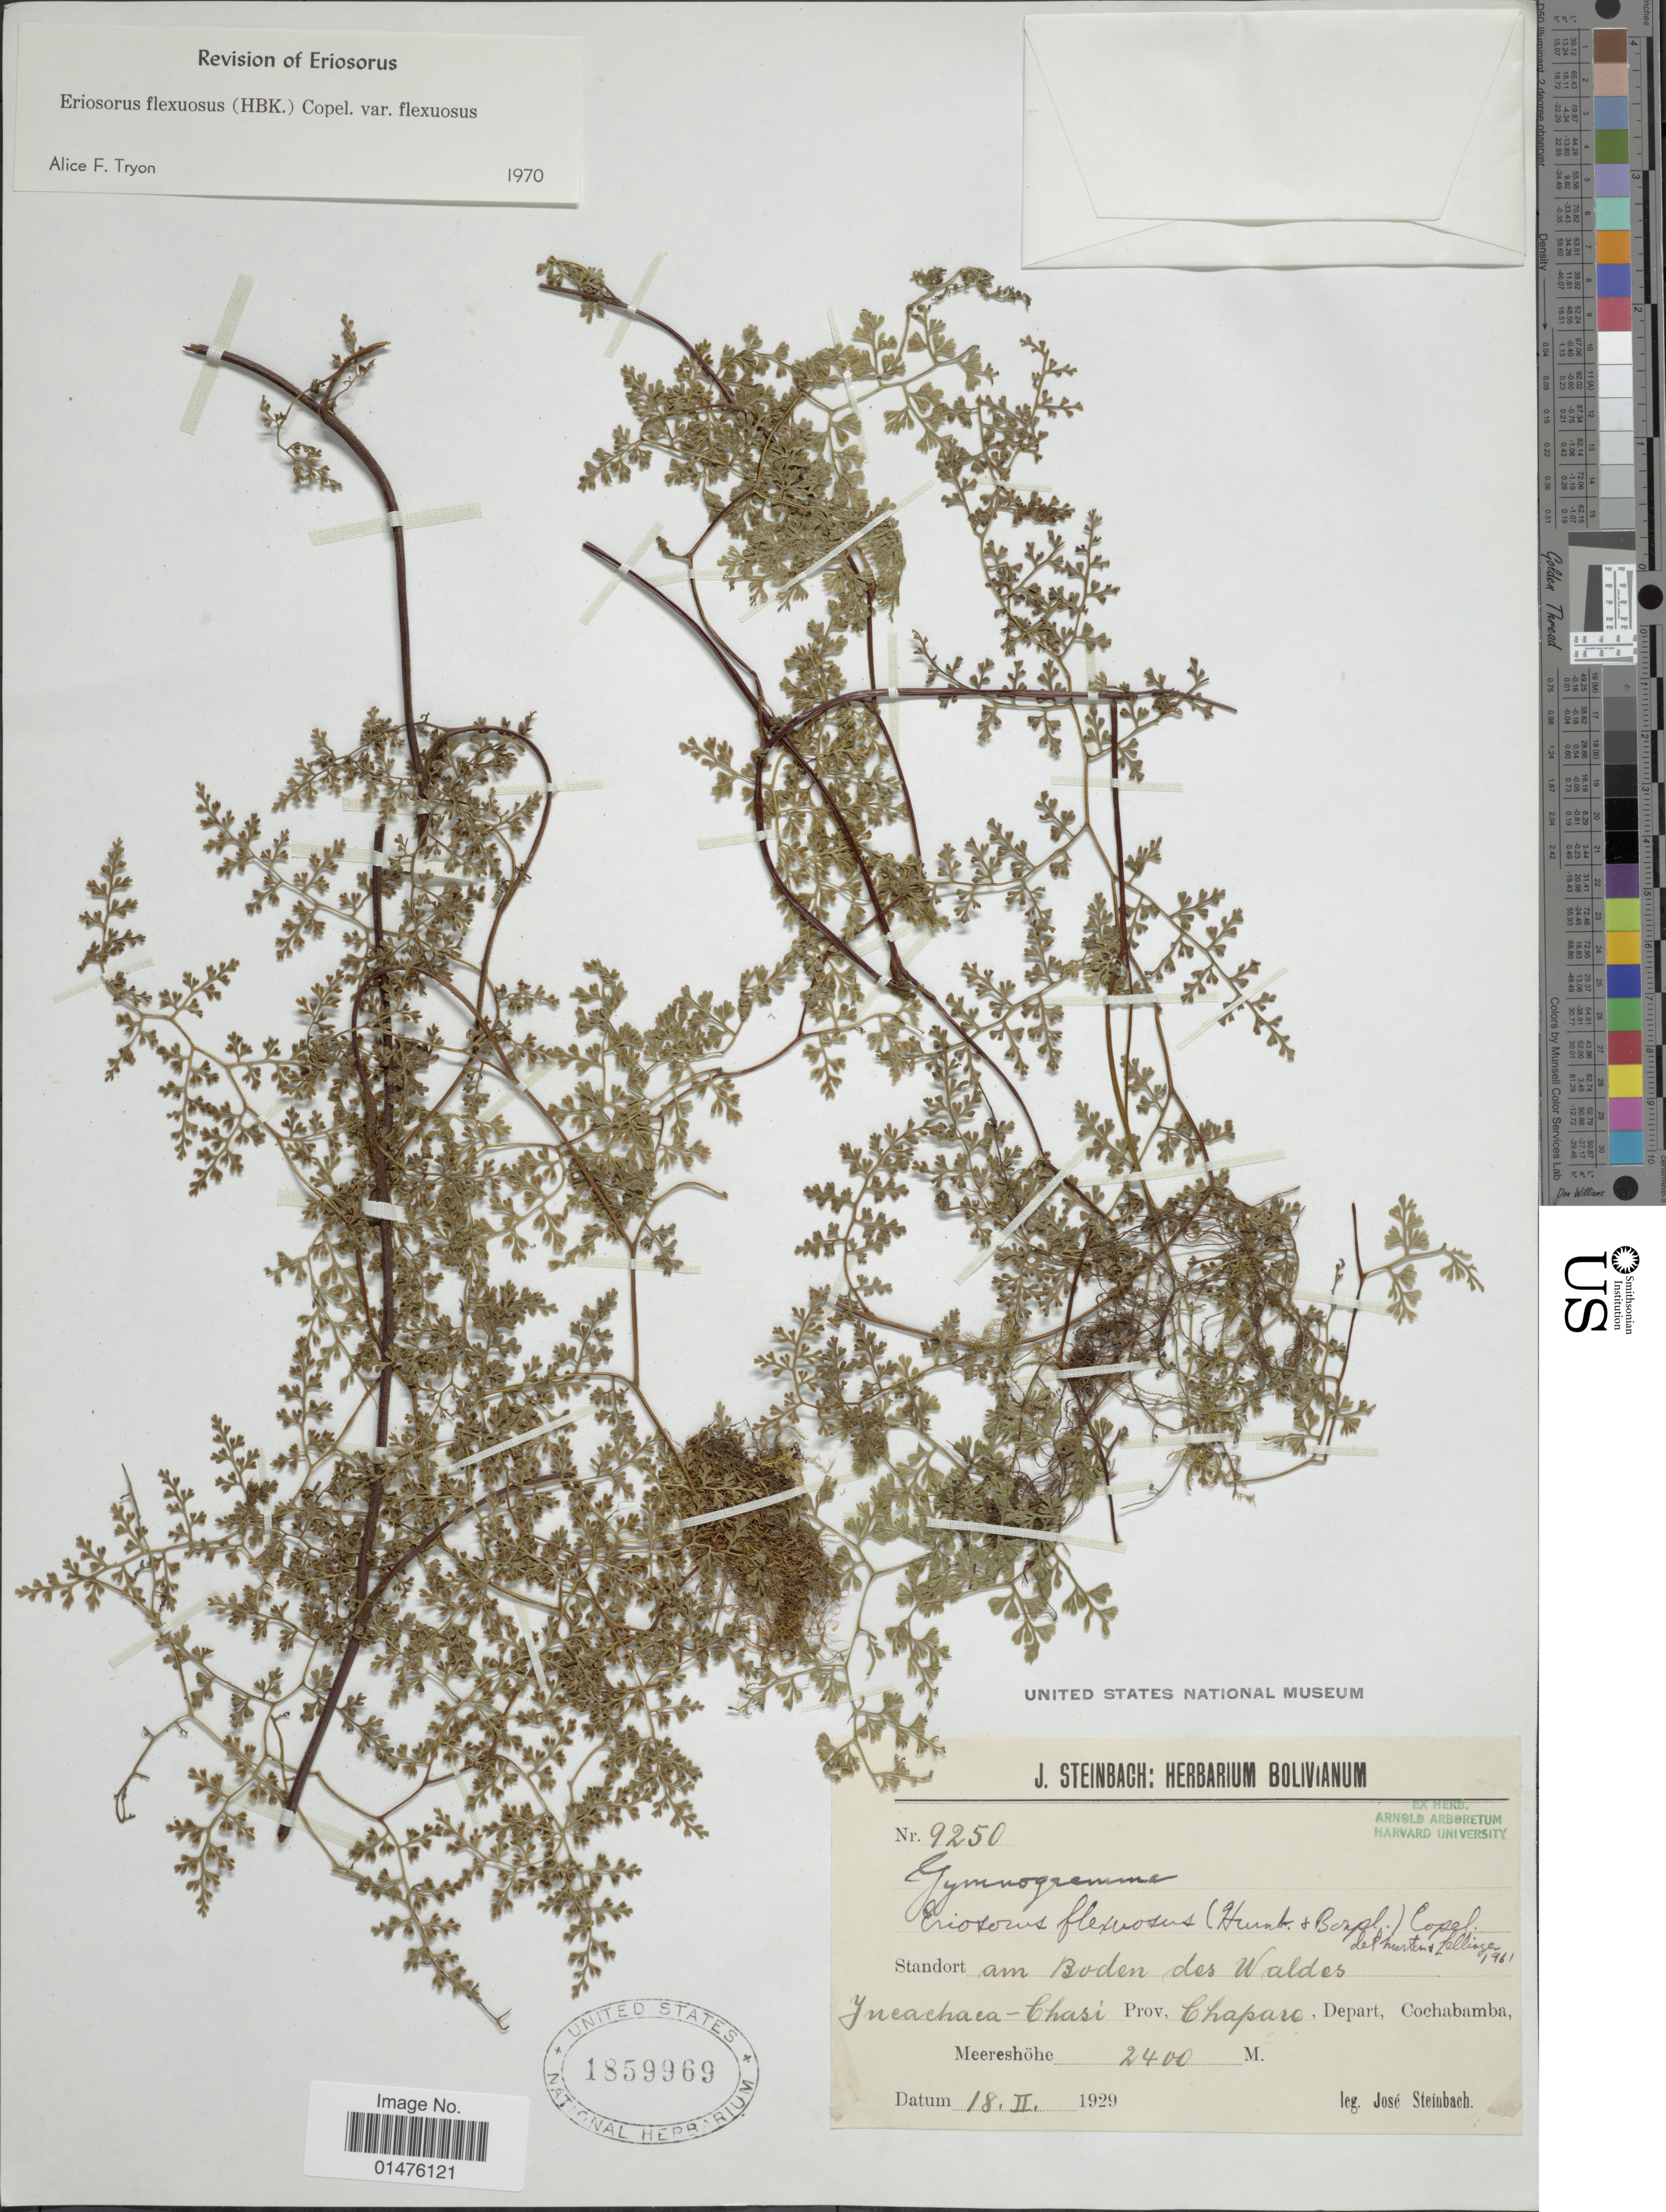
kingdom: Plantae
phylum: Tracheophyta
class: Polypodiopsida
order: Polypodiales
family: Pteridaceae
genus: Jamesonia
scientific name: Jamesonia flexuosa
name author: (Humb. & Bonpl.) Christenh.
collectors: J. Steinbach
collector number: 9250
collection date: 1929-02-18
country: Bolivia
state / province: Cochabamba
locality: Am Boden des Waldes Ineachaea-Chasi, prov. Chapare, Depart, Cochabamba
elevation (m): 2400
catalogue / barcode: US 1859969